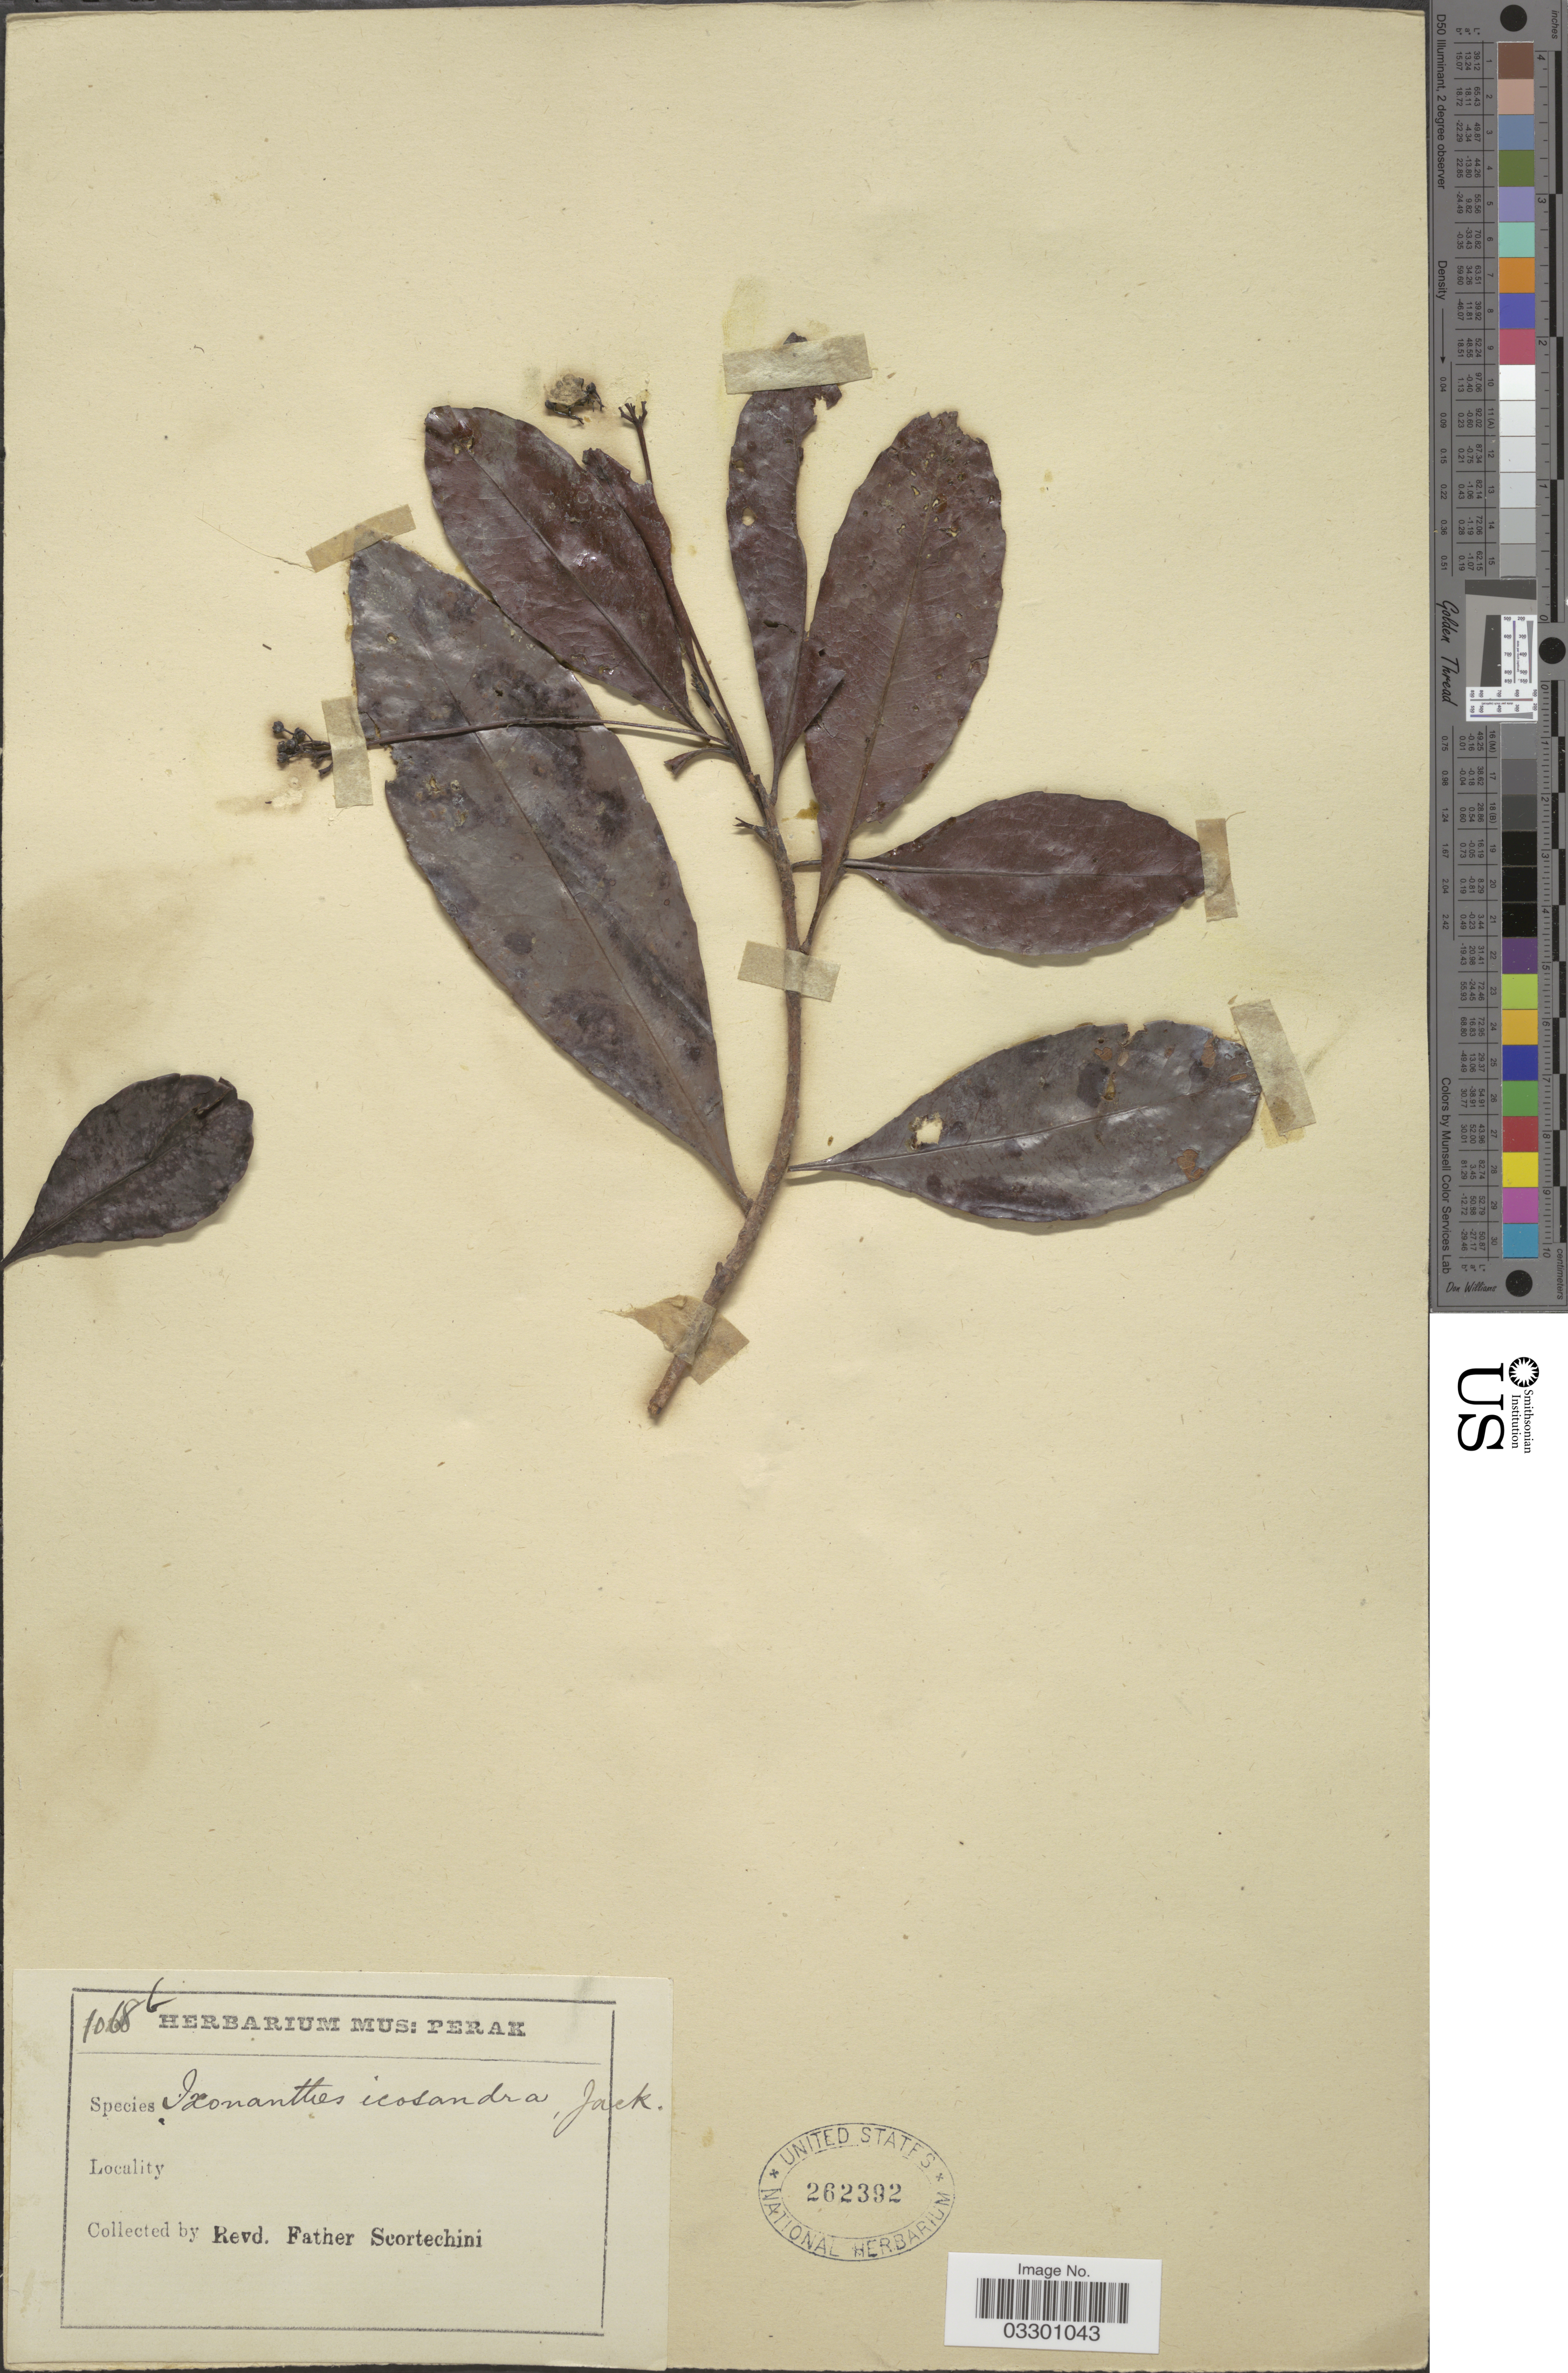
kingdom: Plantae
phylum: Tracheophyta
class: Magnoliopsida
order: Malpighiales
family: Ixonanthaceae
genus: Ixonanthes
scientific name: Ixonanthes icosandra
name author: Jack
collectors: Fr. Scortechini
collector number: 1068b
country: Malaysia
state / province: Perak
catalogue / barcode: US 262392